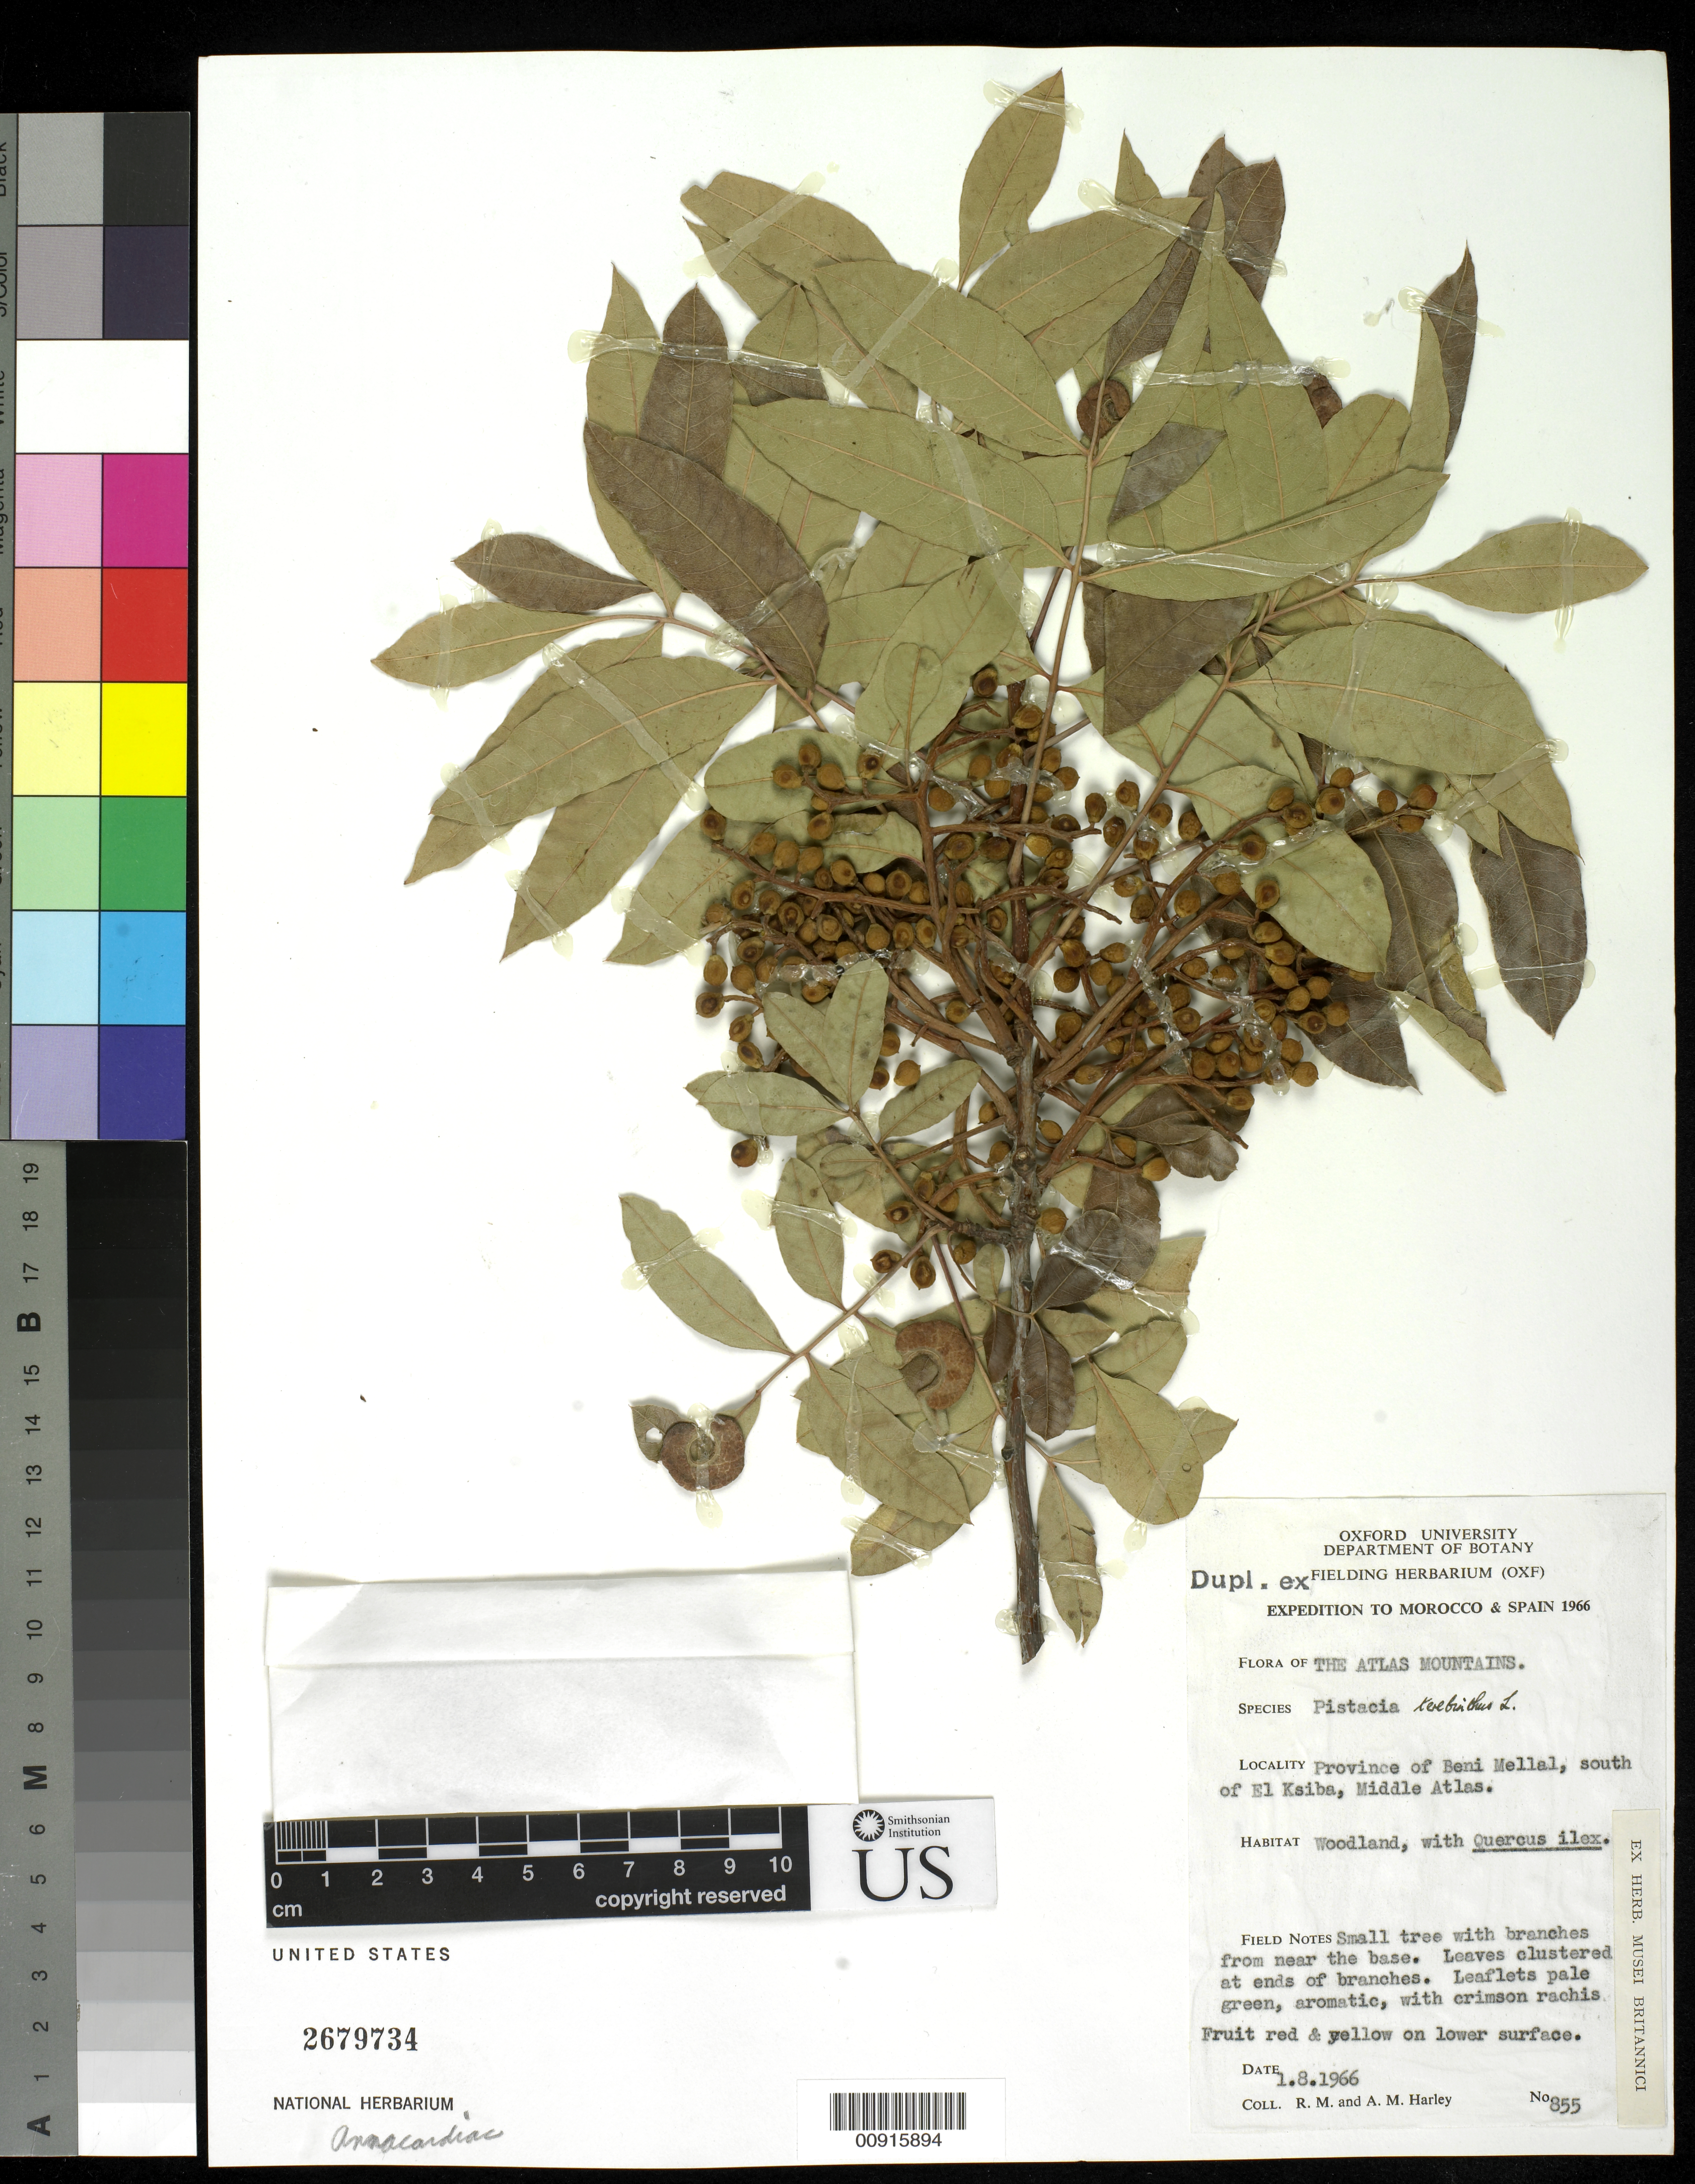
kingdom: Plantae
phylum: Tracheophyta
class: Magnoliopsida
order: Sapindales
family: Anacardiaceae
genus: Pistacia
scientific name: Pistacia terebinthus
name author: L.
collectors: R. M. Harley & Harley, A.M.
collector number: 855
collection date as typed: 08 Jan 1966 or 01 Aug 1966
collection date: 1966-01-08 or 1966-08-01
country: Morocco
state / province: Beni Mellal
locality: S of El Ksiba, Middle Atlas.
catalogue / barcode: US 2679734